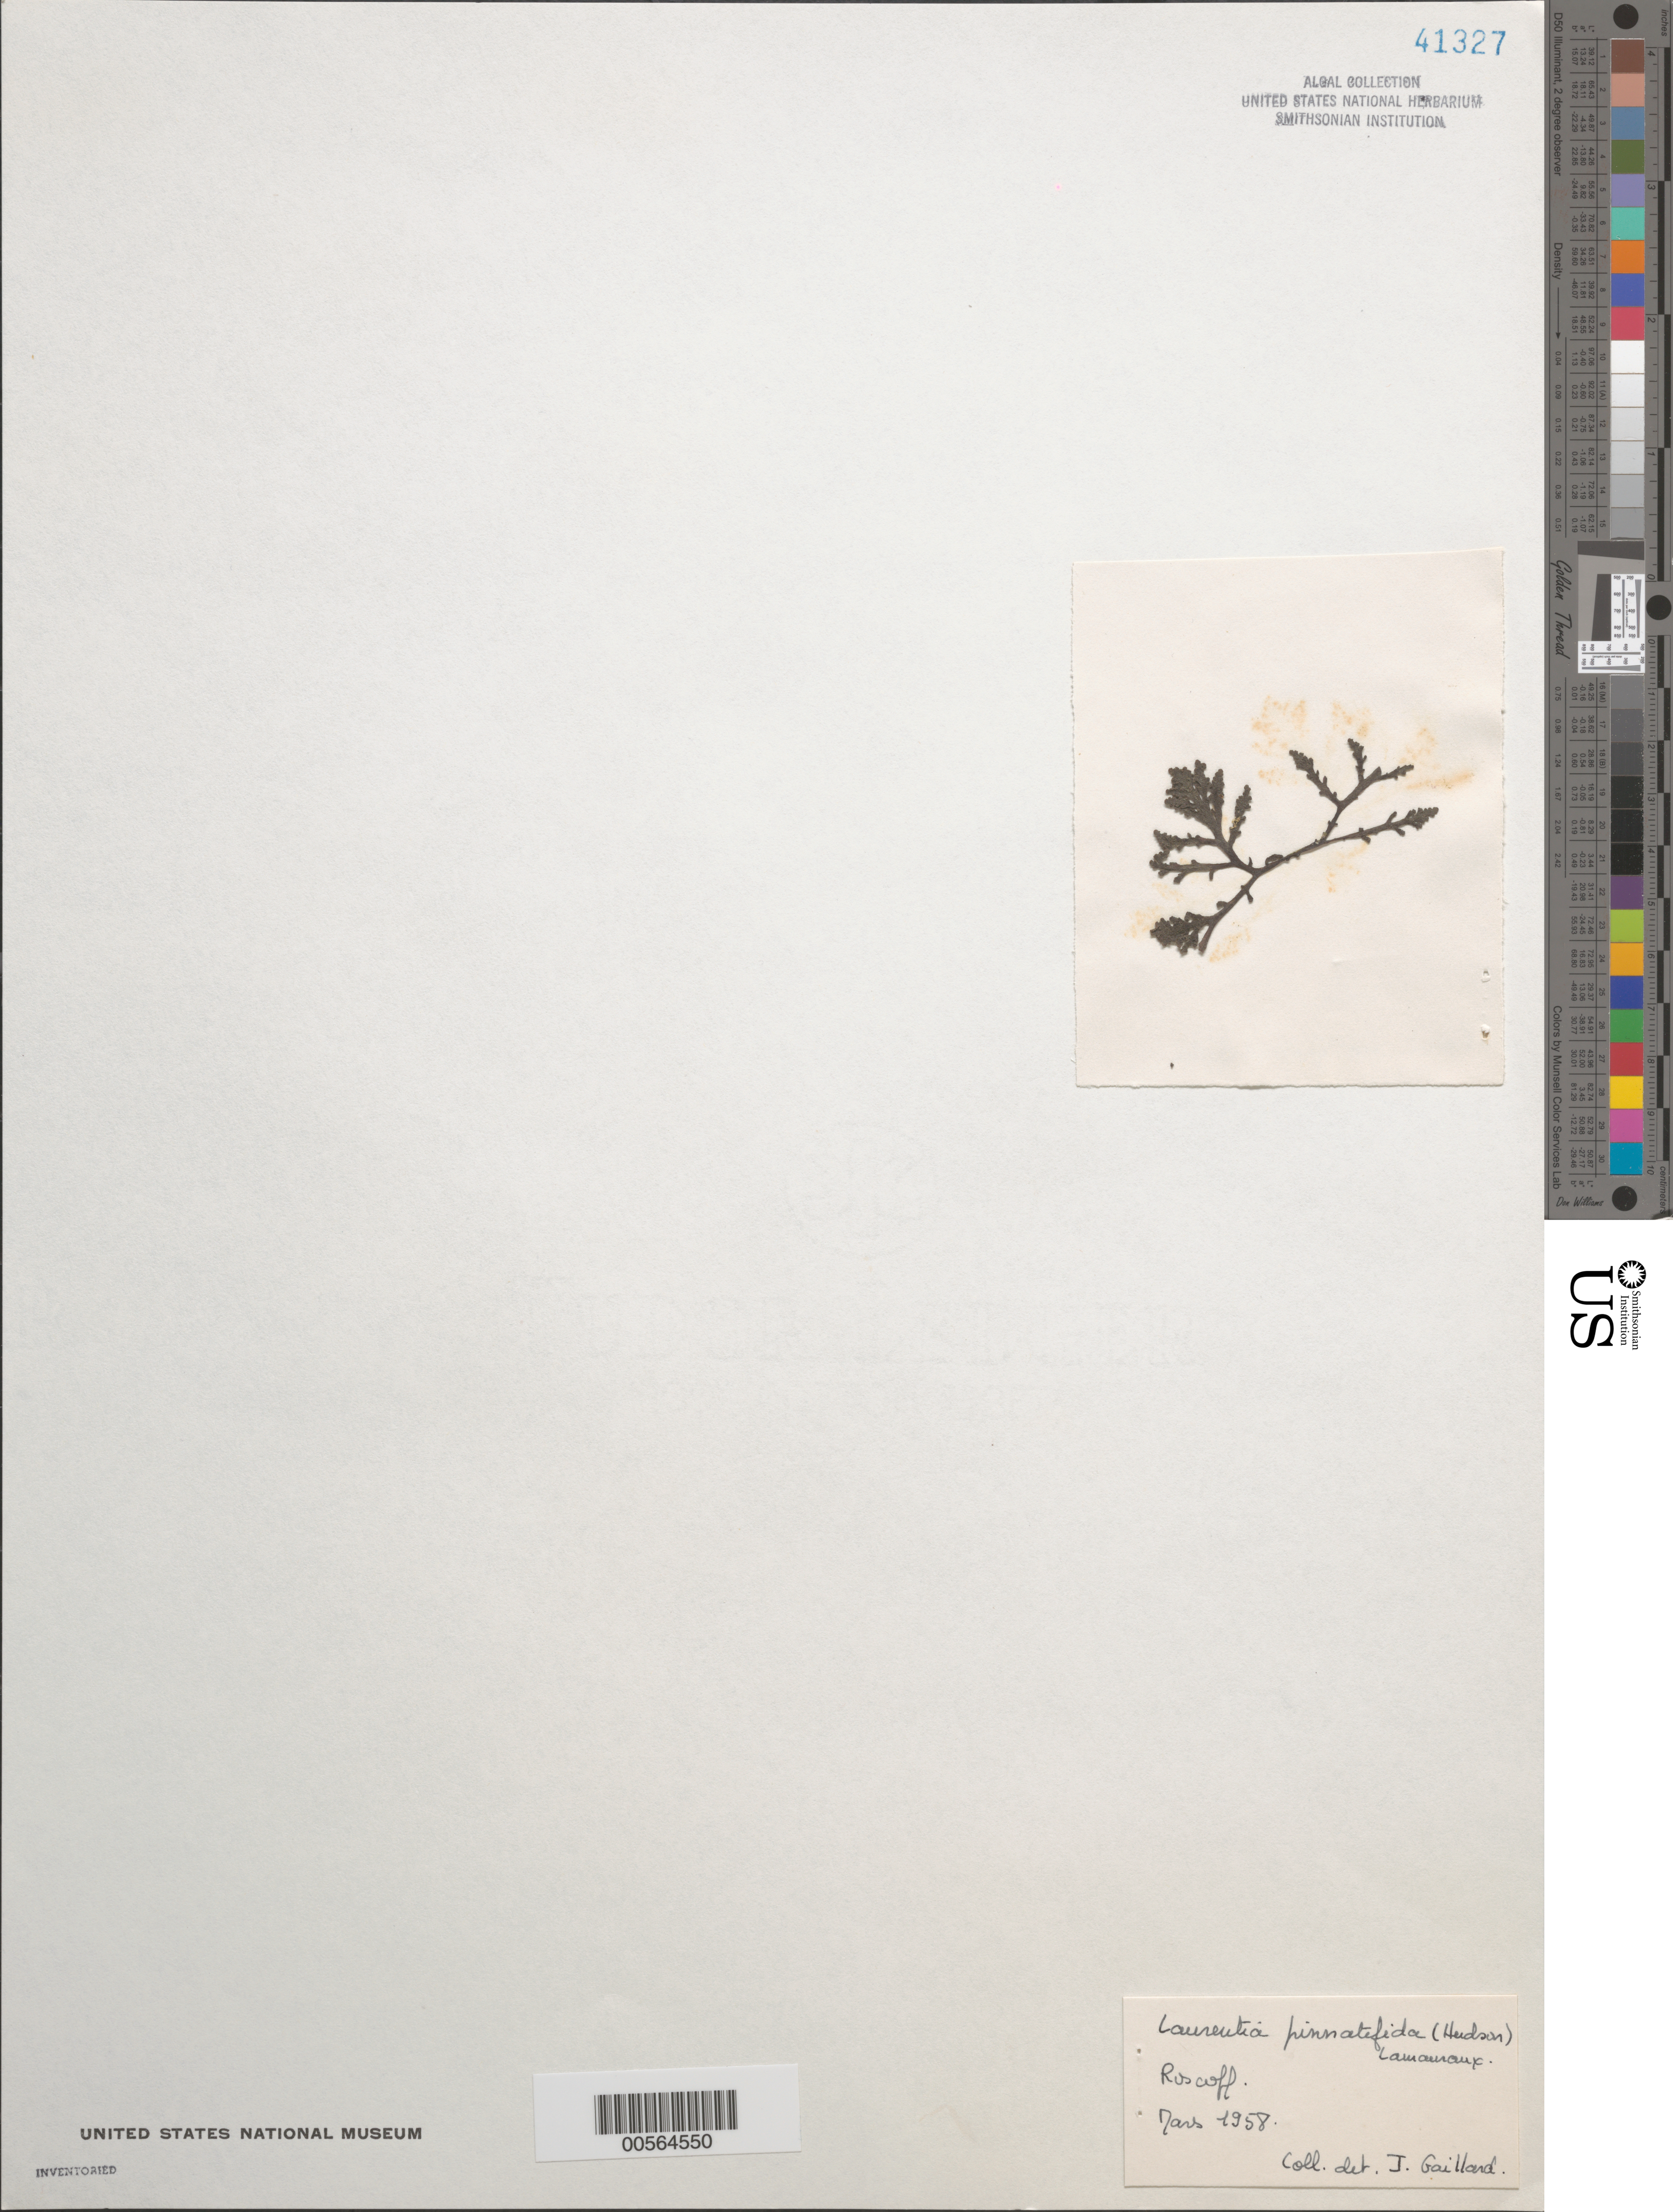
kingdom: Plantae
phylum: Rhodophyta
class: Florideophyceae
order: Ceramiales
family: Rhodomelaceae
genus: Osmundea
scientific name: Osmundea pinnatifida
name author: (Huds.) Stackh.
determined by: Algae name updating Project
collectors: J. Gaillard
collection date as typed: Mar 1958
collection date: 1958-03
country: France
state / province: Bretagne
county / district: Finistère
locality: Roscoff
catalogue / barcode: US 41327